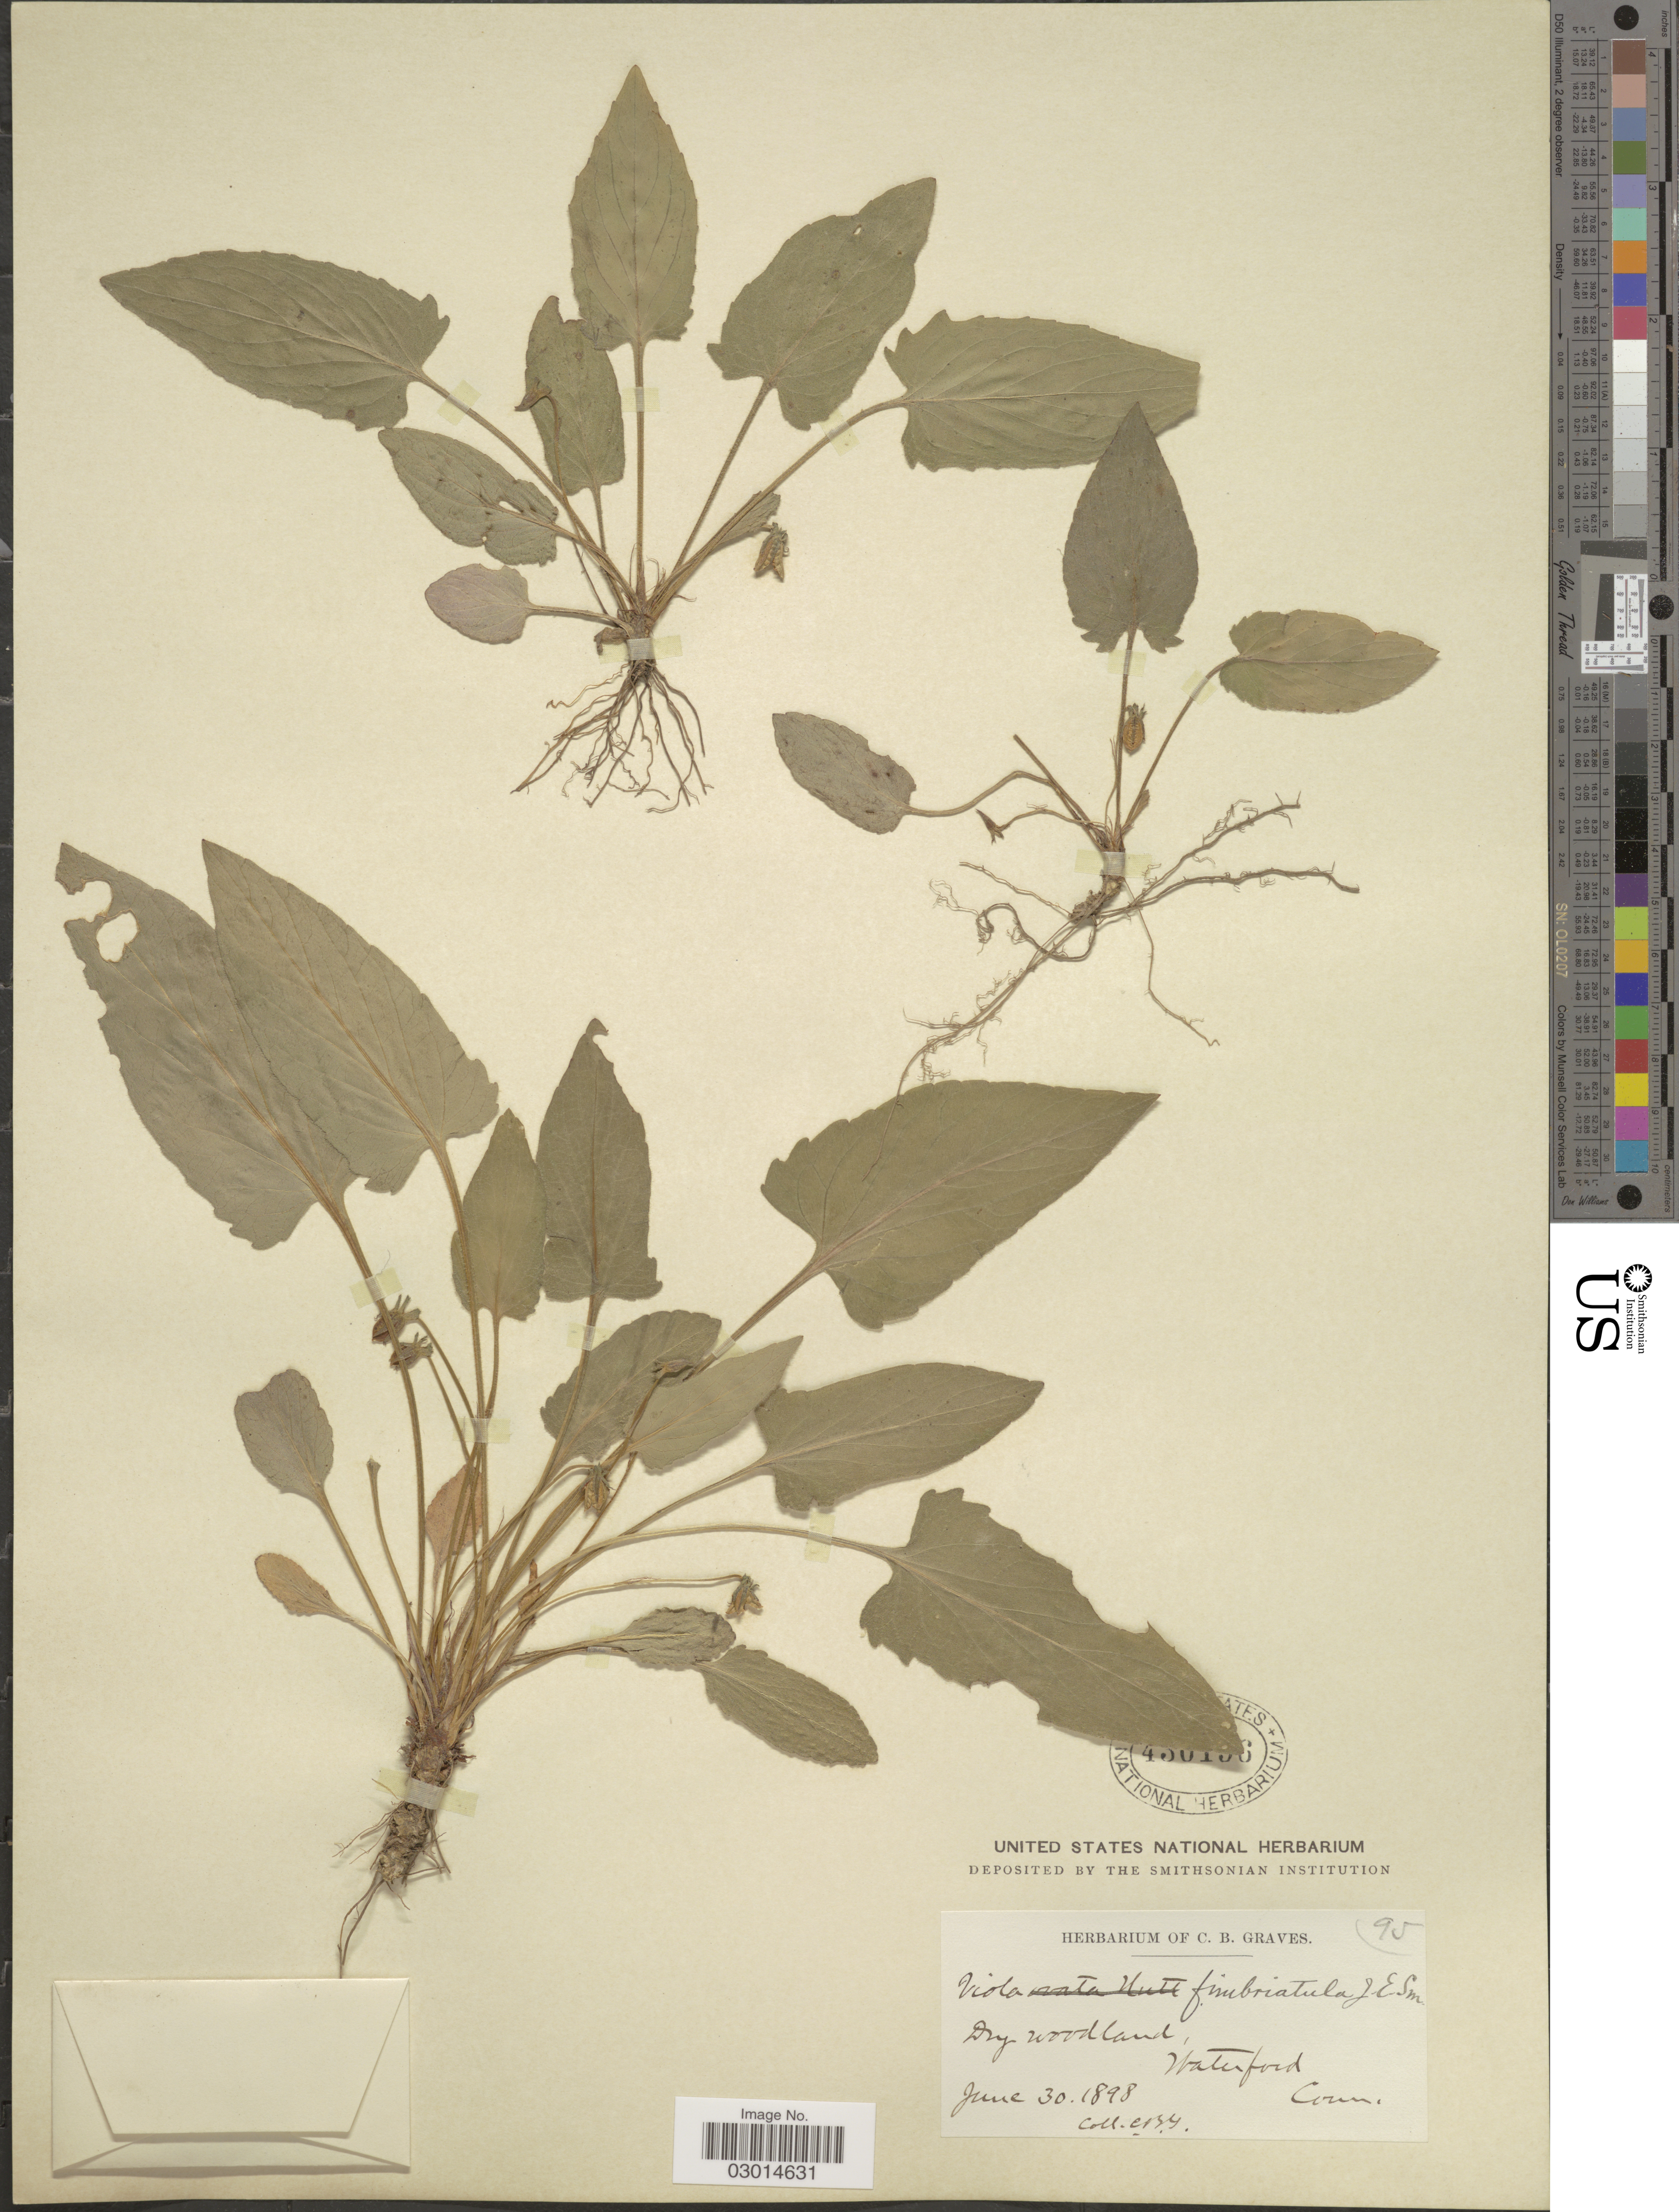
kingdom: Plantae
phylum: Tracheophyta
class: Magnoliopsida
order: Malpighiales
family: Violaceae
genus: Viola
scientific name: Viola dentata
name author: Pursh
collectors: C. Graves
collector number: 95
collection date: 1898-06-30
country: United States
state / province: Connecticut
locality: Waterford.